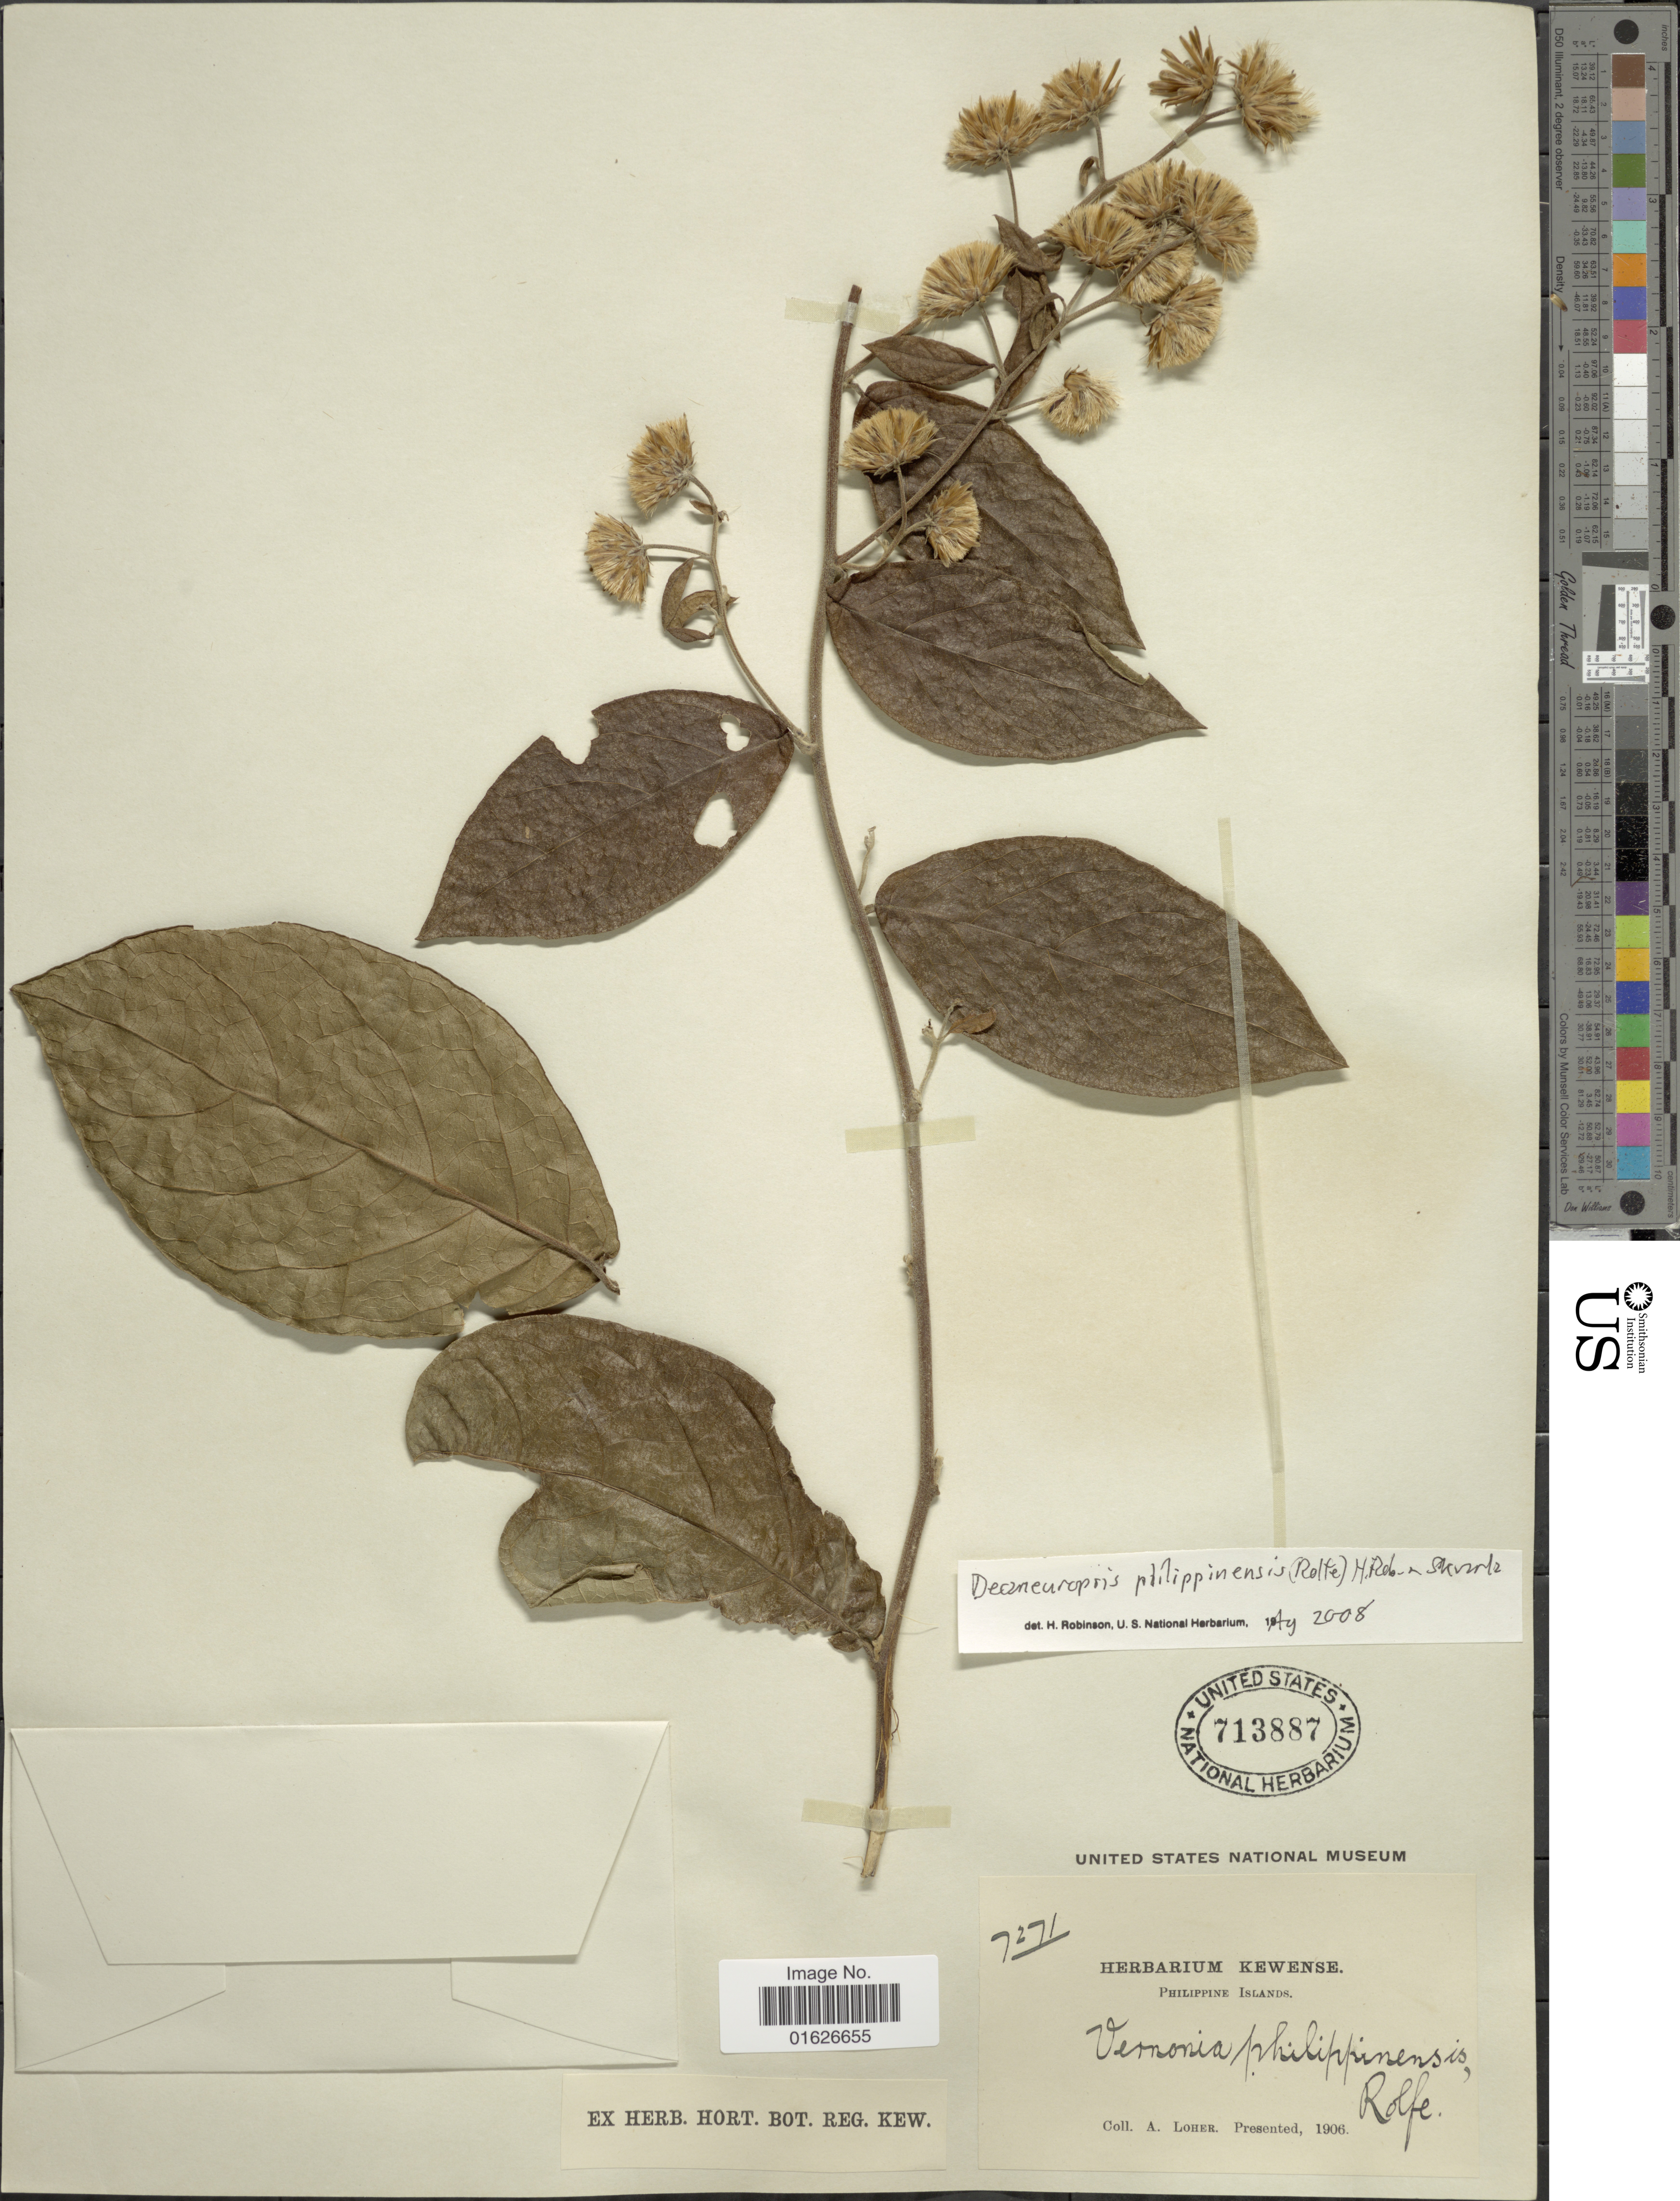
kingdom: Plantae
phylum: Tracheophyta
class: Magnoliopsida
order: Asterales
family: Asteraceae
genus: Decaneuropsis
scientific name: Decaneuropsis philippinensis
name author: (Rolfe) H. Rob. & Skvarla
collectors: A. Loher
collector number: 7271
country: Philippines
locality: Philippine islands.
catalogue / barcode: US 713887